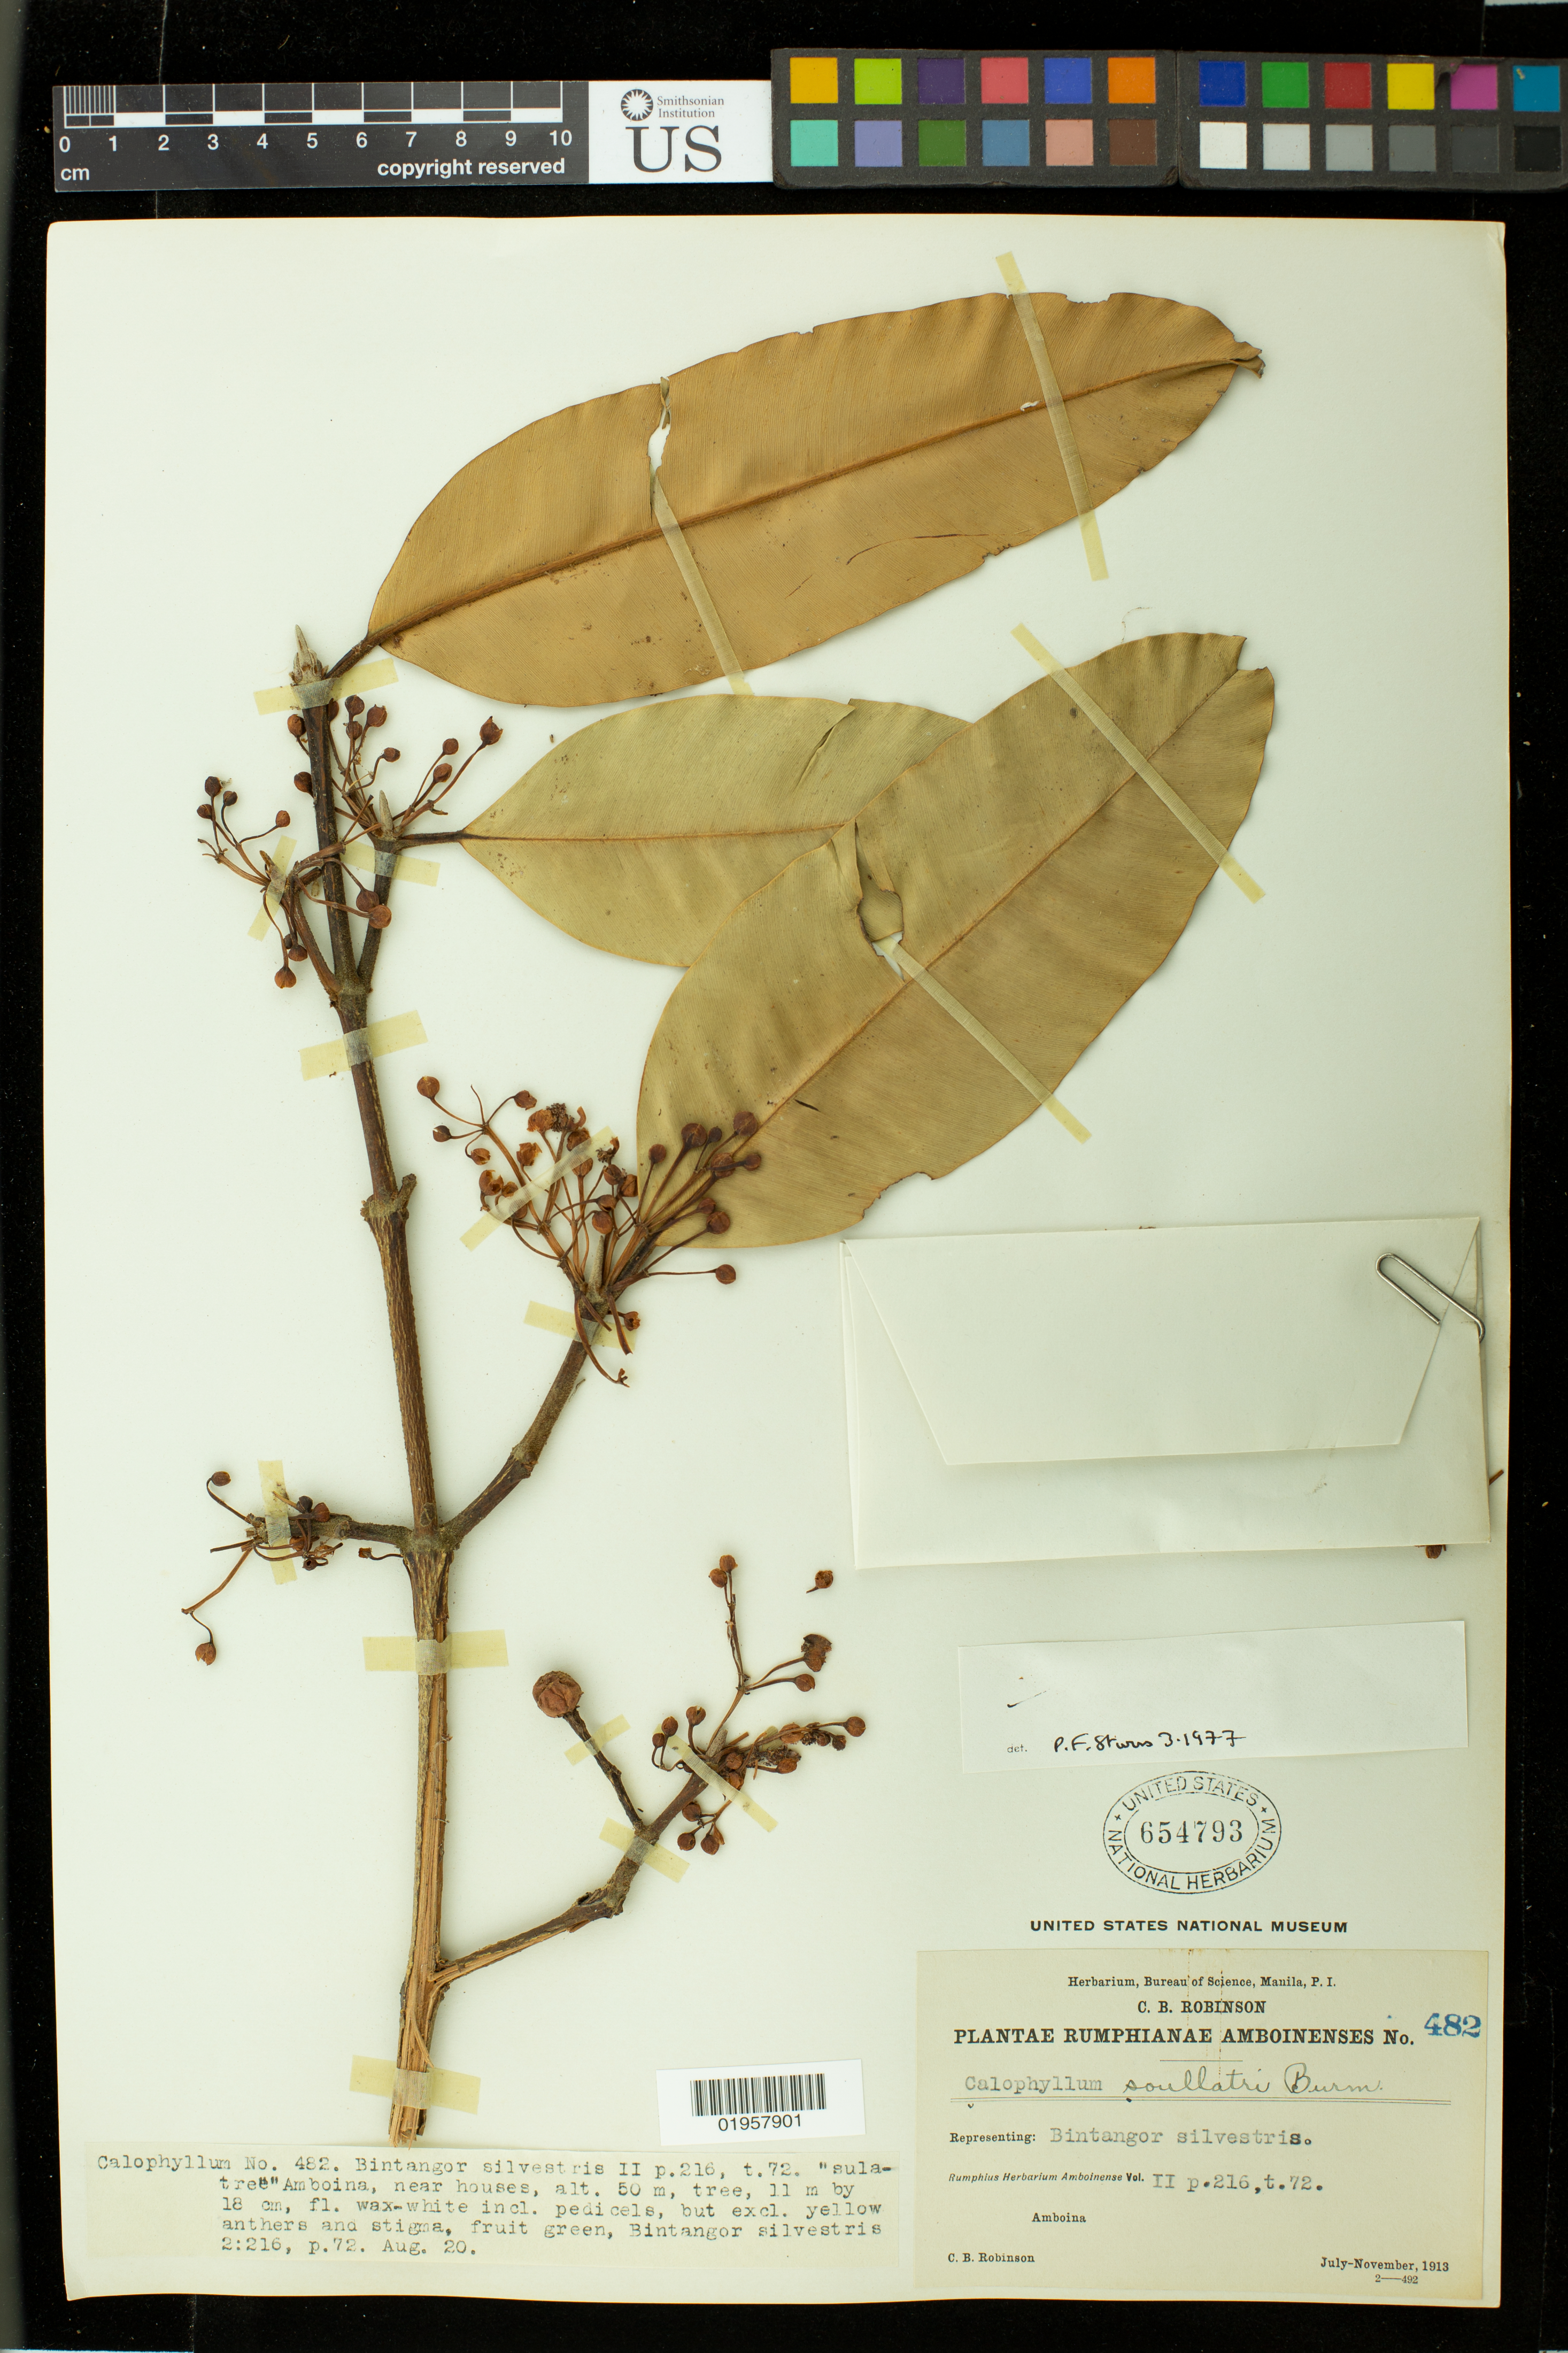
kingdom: Plantae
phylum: Tracheophyta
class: Magnoliopsida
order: Malpighiales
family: Calophyllaceae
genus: Calophyllum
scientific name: Calophyllum soulattri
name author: Burm. f.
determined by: Stevens, P. F.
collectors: C. Robinson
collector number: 482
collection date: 1913-07/1913-11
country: Indonesia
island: Ambon I.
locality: Amboina [Ambon I. ?]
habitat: Near house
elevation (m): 50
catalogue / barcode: US 654793